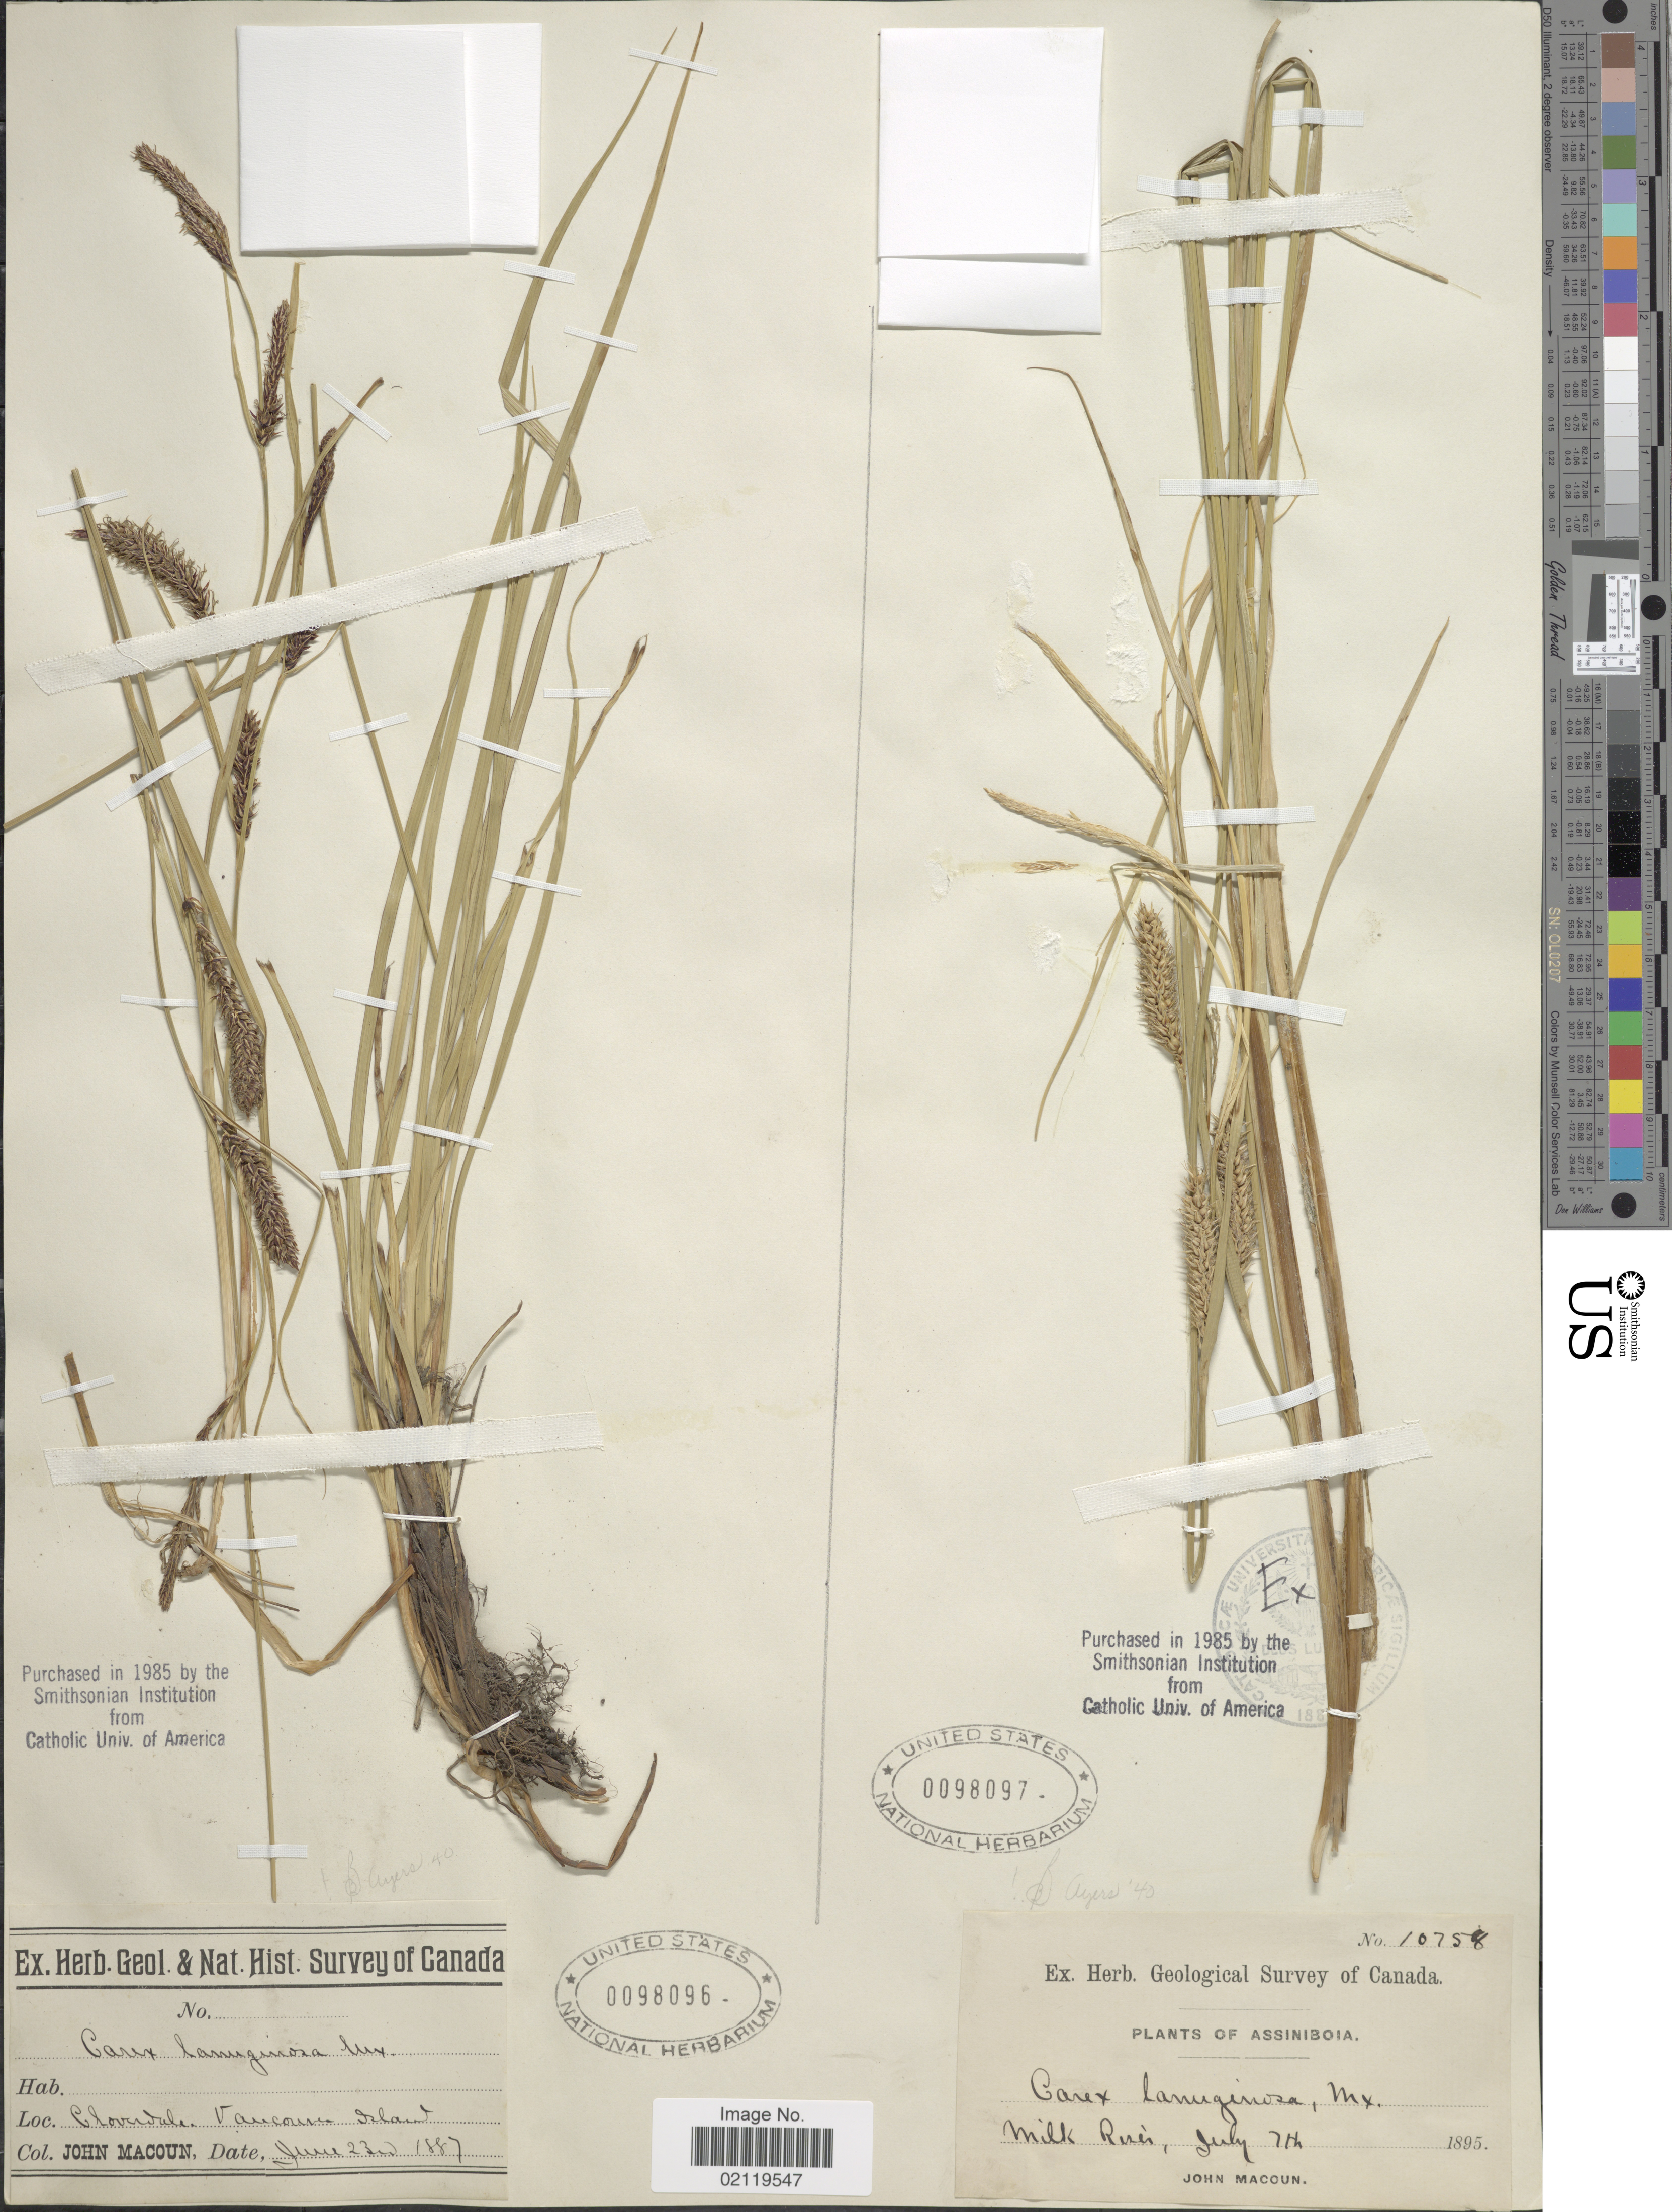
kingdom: Plantae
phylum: Tracheophyta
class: Liliopsida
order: Poales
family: Cyperaceae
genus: Carex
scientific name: Carex pellita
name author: Muhl. ex Willd.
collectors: J. Macoun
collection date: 1887-06-23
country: Canada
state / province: British Columbia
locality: Cloudvale. Vancouver Island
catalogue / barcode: US 98096